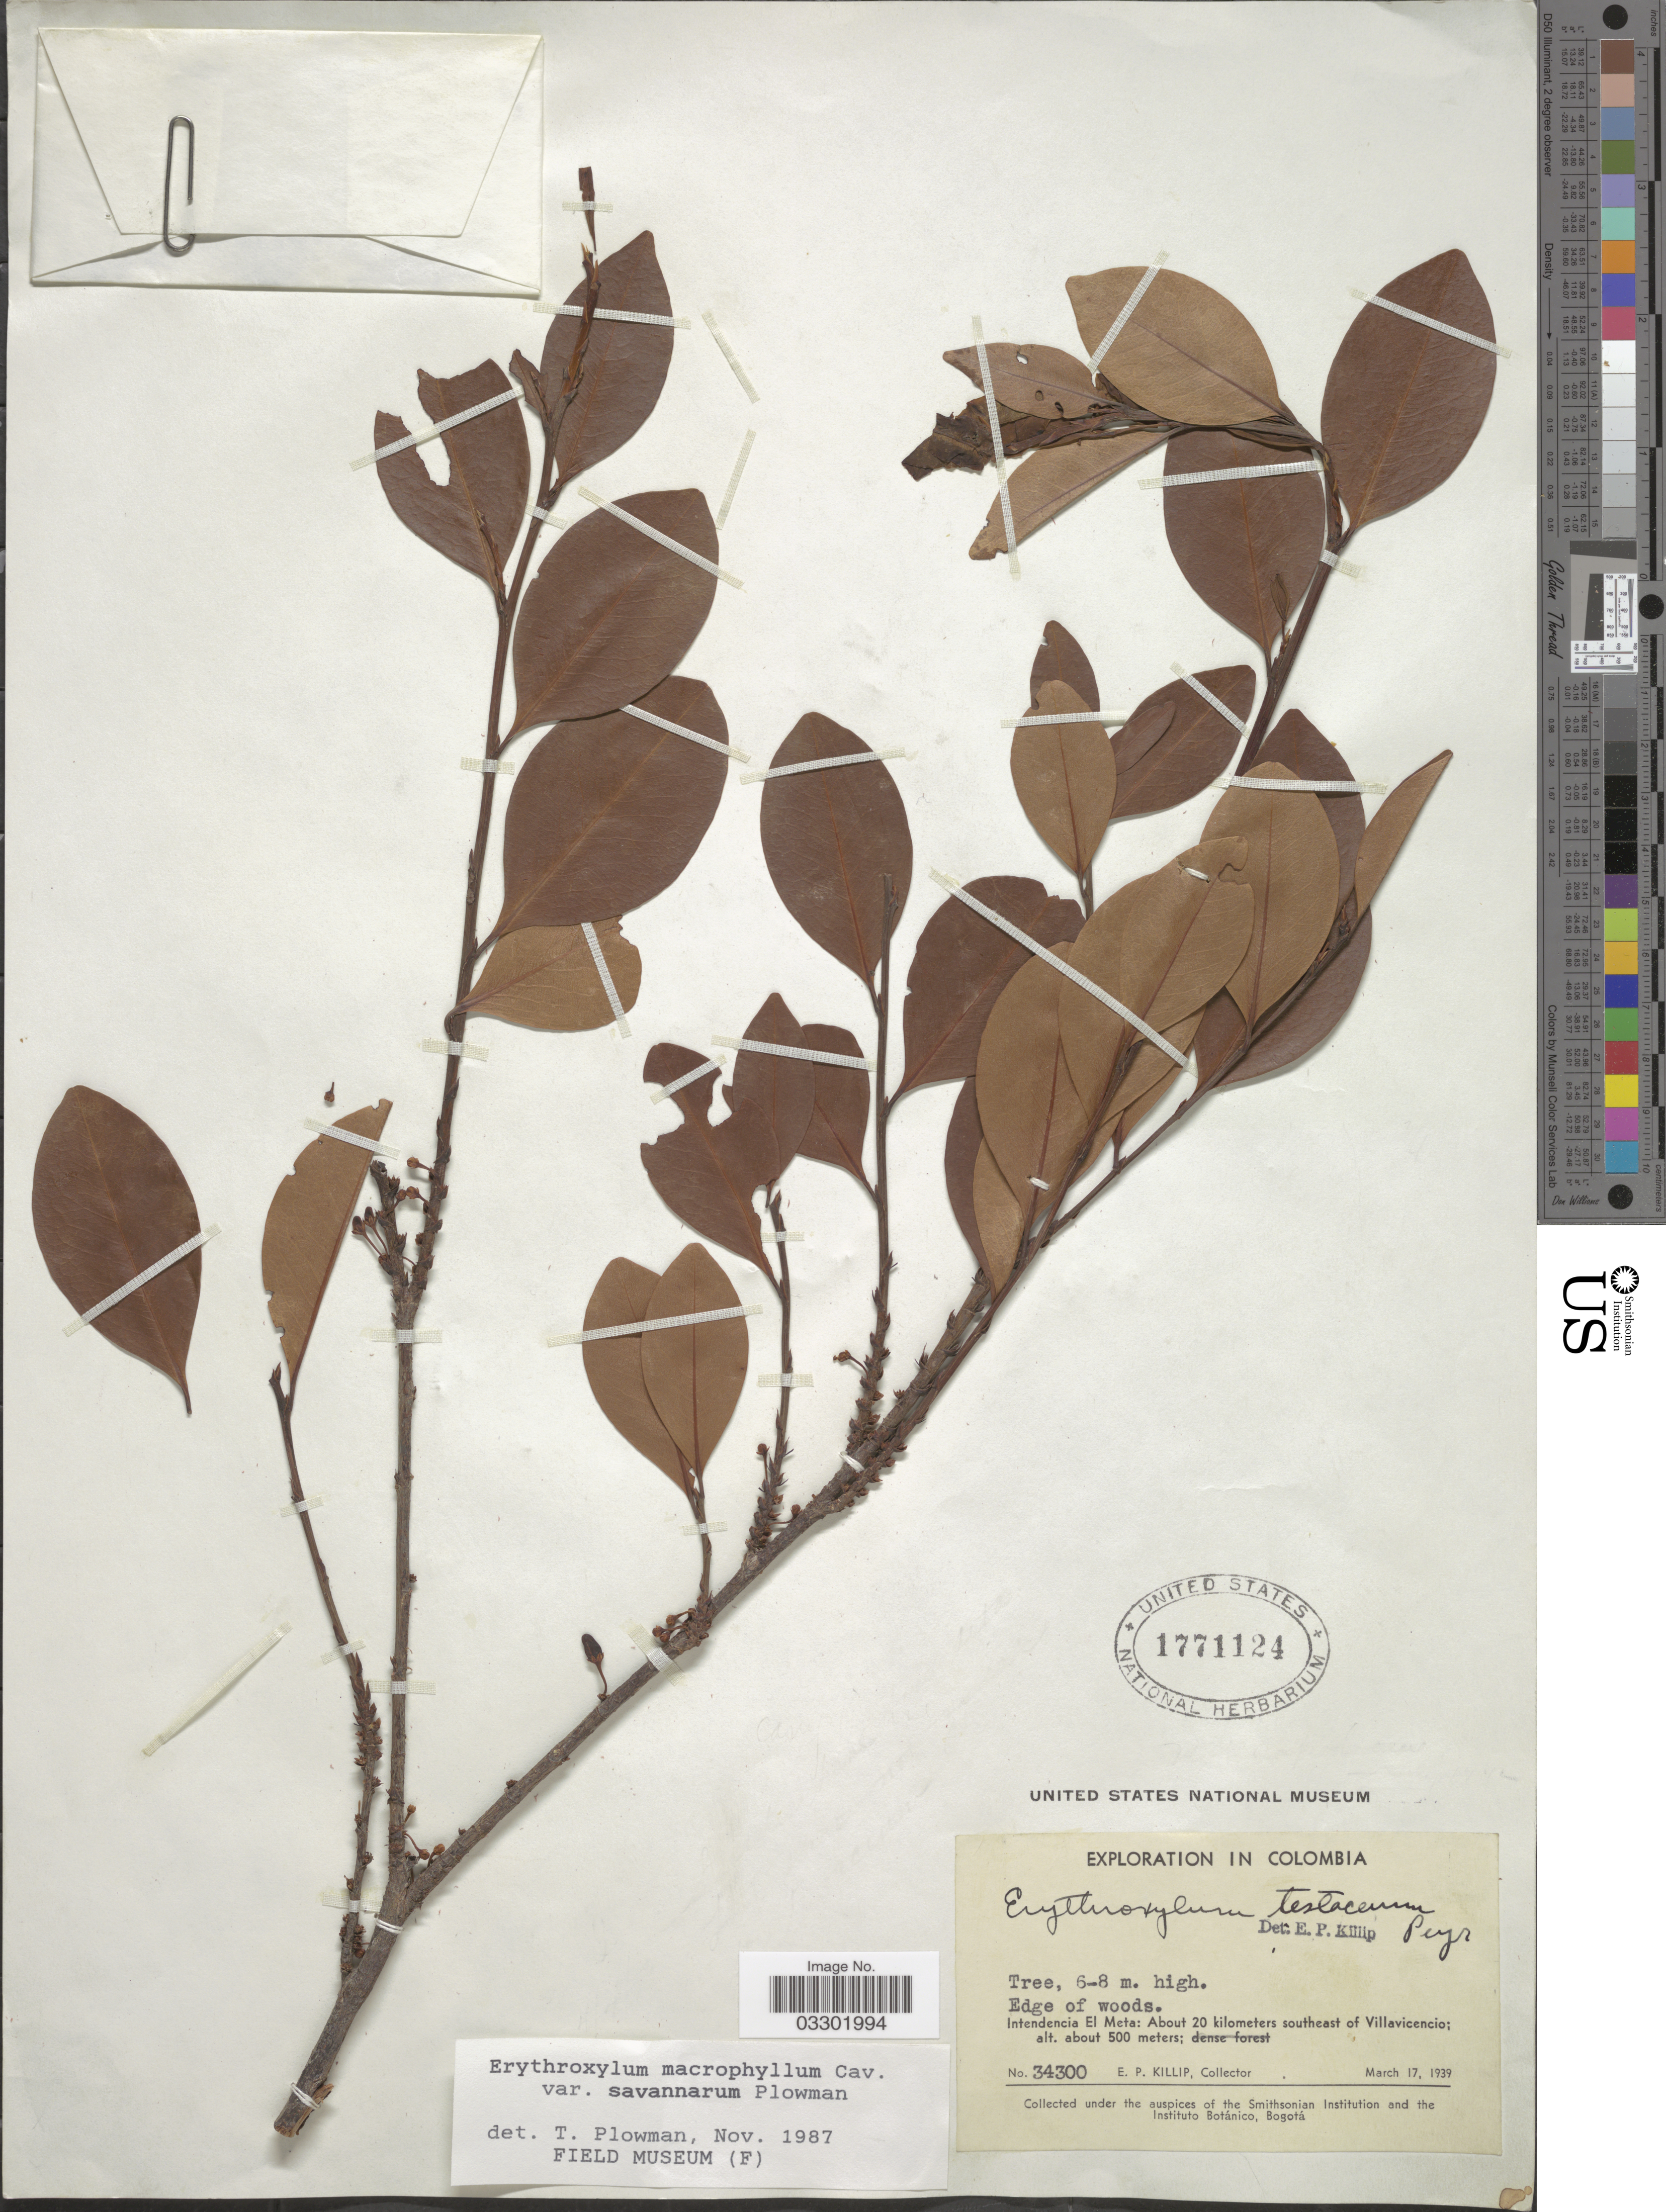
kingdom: Plantae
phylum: Tracheophyta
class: Magnoliopsida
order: Malpighiales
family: Erythroxylaceae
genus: Erythroxylum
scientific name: Erythroxylum macrophyllum var. savannarum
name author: Plowman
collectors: E. P. Killip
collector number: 34300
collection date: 1939-03-17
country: Colombia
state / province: Meta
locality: Edge of woods. Intendencia El Meta: About 20 kilometers southeast of Villavicencio.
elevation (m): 500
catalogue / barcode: US 1771124